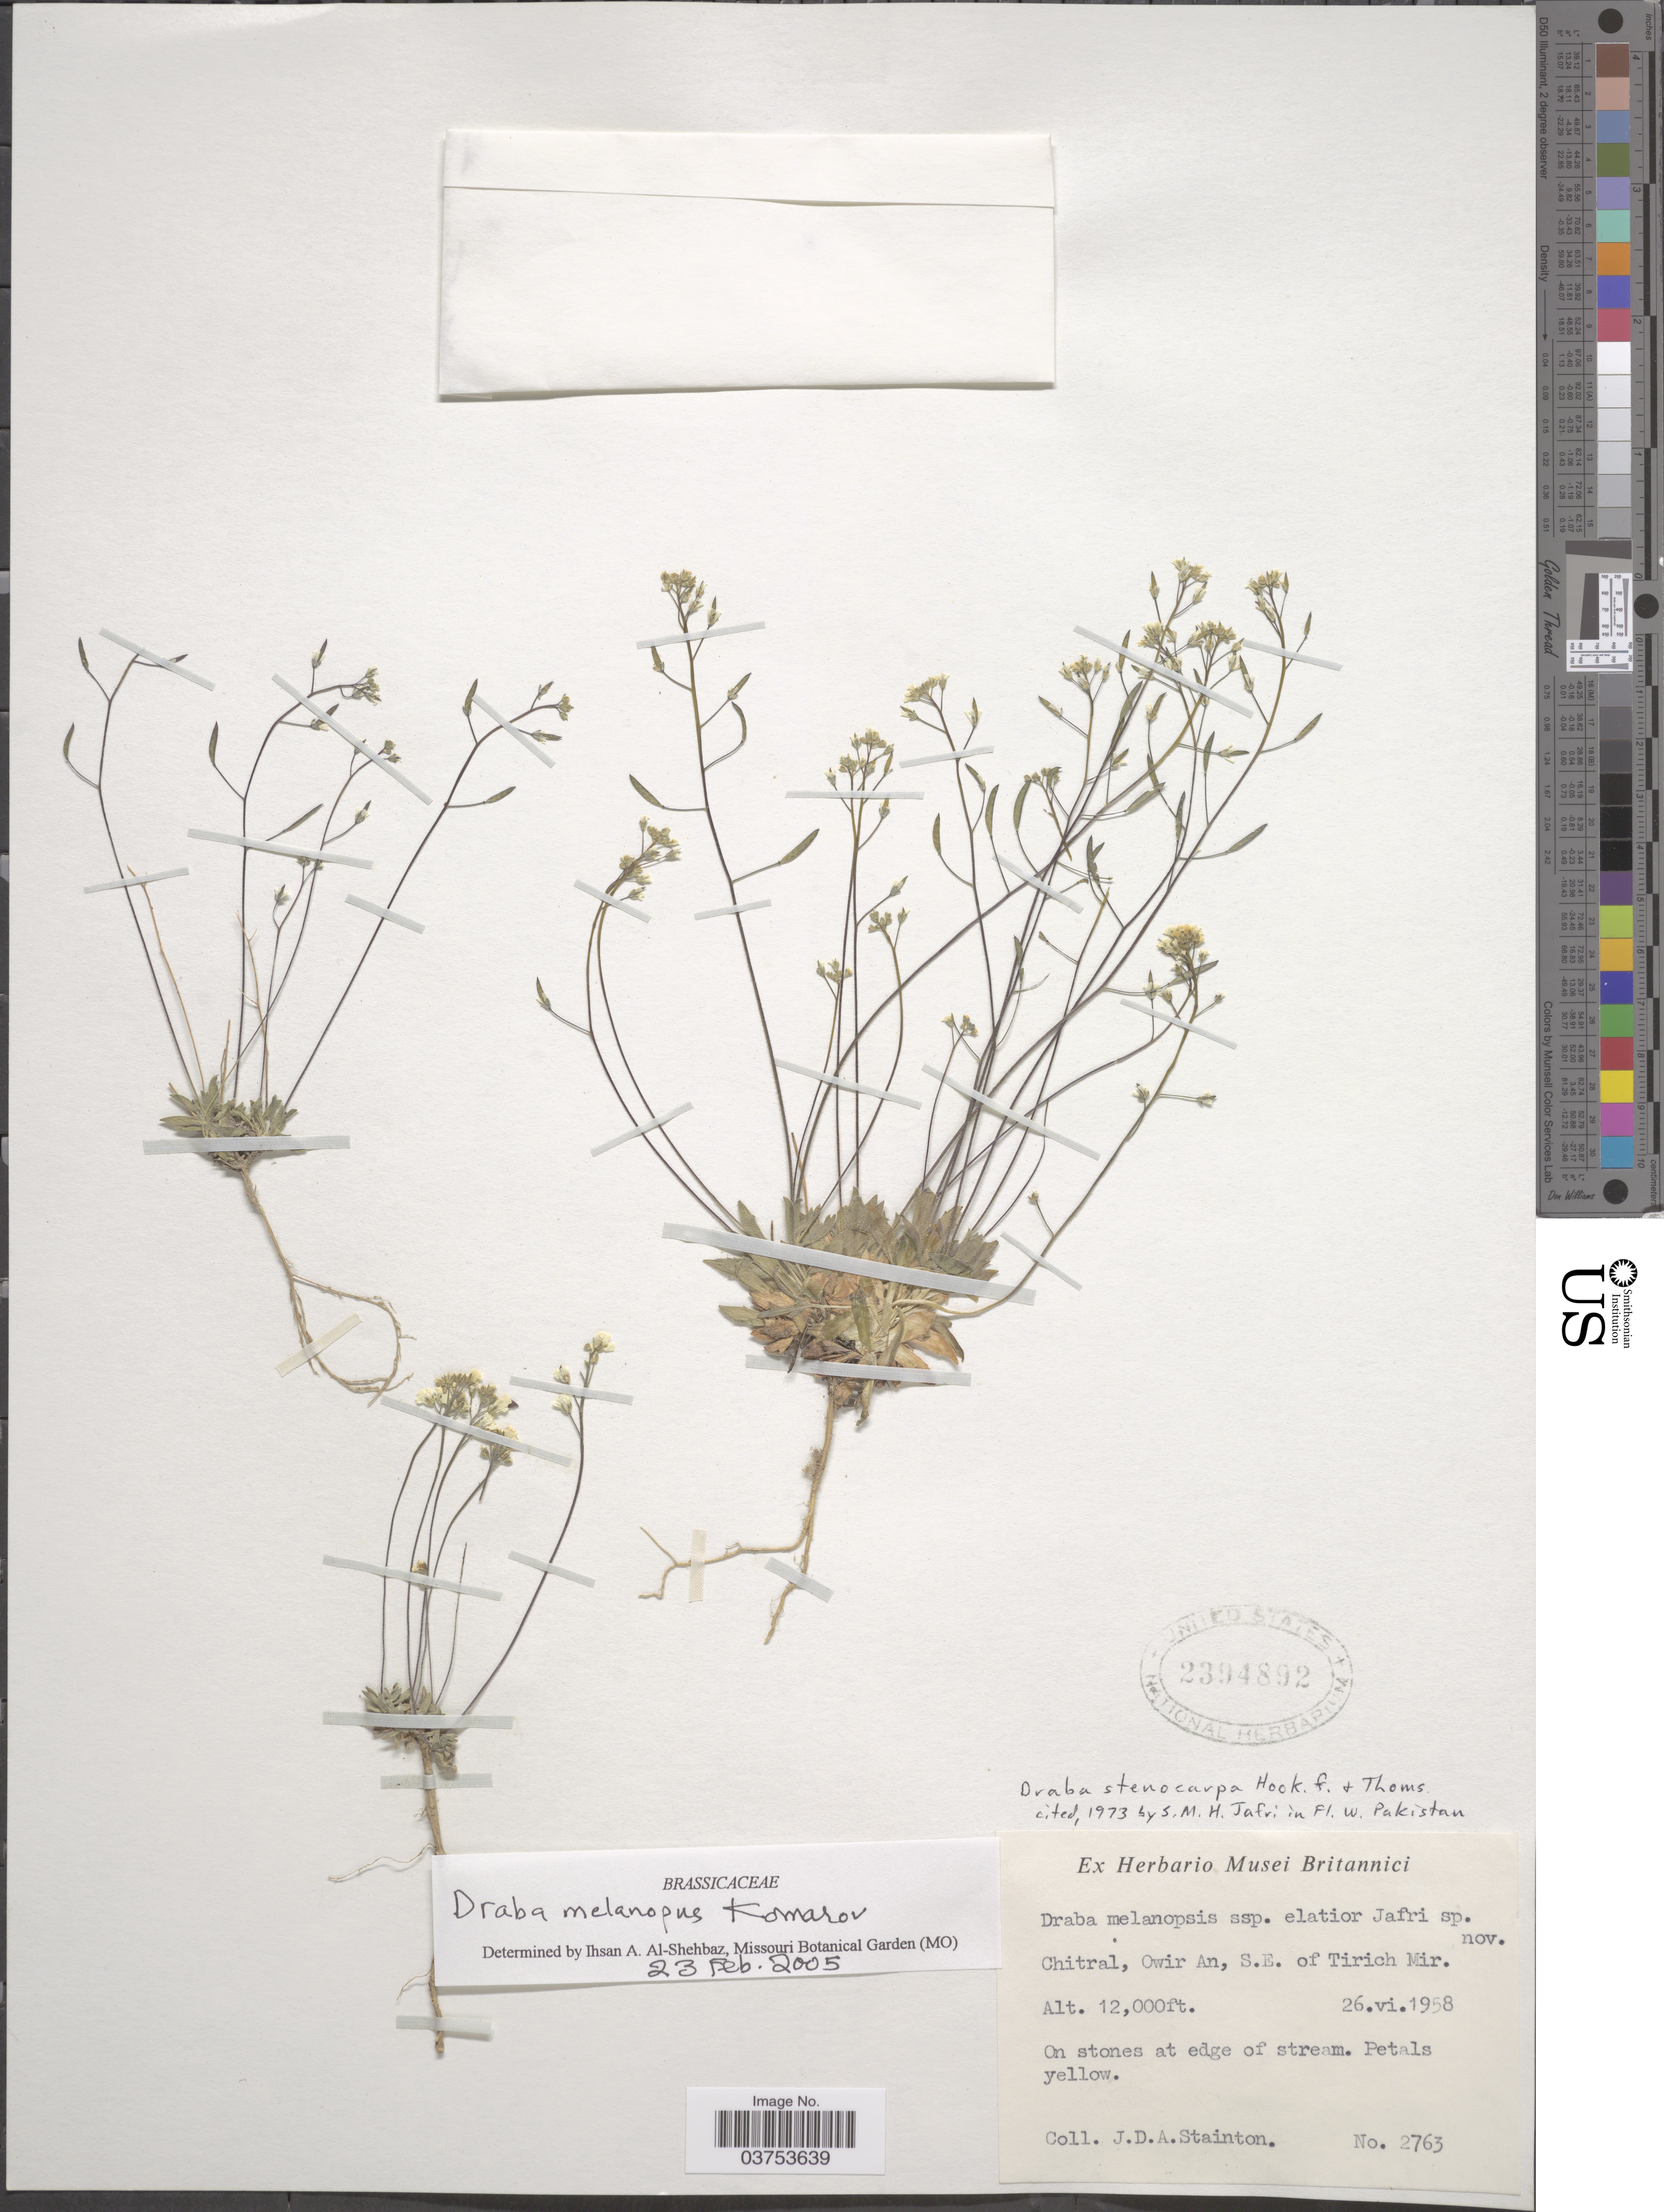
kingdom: Plantae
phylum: Tracheophyta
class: Magnoliopsida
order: Brassicales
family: Brassicaceae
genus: Draba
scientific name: Draba melanopus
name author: Kom.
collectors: J. Stainton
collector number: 2763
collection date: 1958-06-26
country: Pakistan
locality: Chitral, Owir An, S.E. of Tirich Mir.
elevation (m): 3658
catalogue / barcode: US 2394892